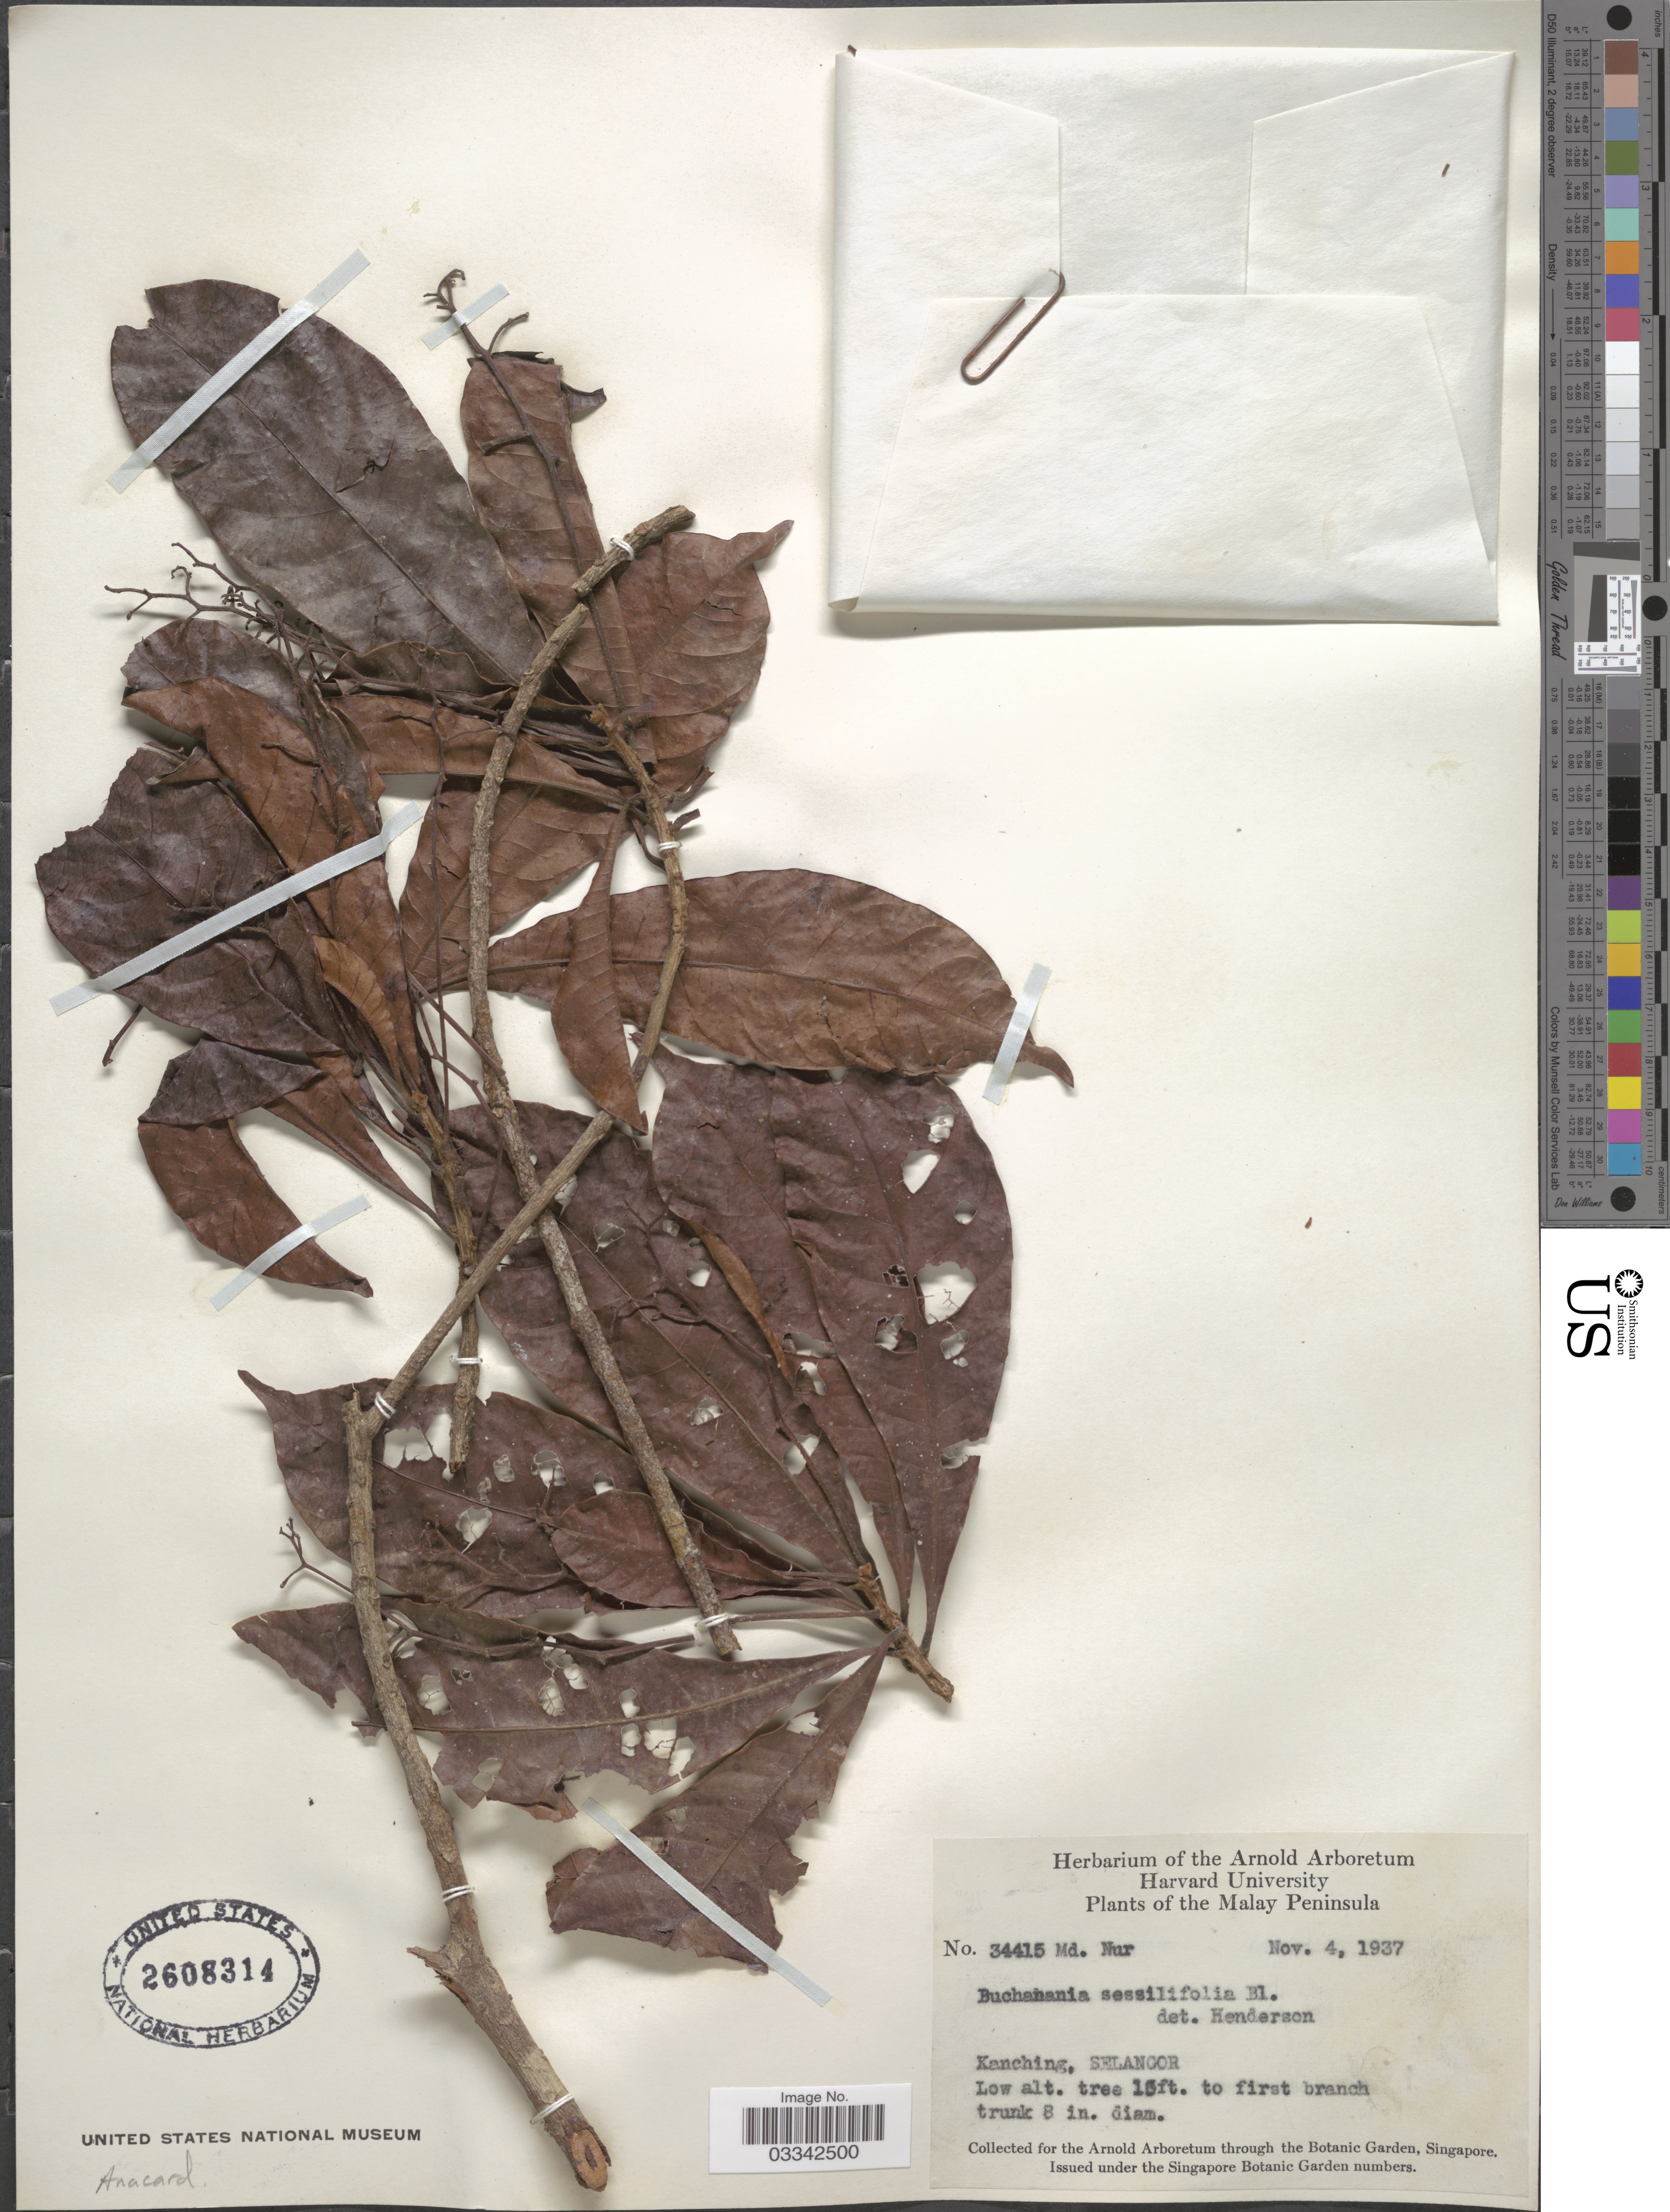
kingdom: Plantae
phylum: Tracheophyta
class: Magnoliopsida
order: Sapindales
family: Anacardiaceae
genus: Buchanania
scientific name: Buchanania sessilifolia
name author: Blume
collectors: M. Nur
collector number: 34415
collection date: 1937-11-04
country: Malaysia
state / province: Selangor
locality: Malay Peninsula. Kanching.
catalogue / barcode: US 2608314